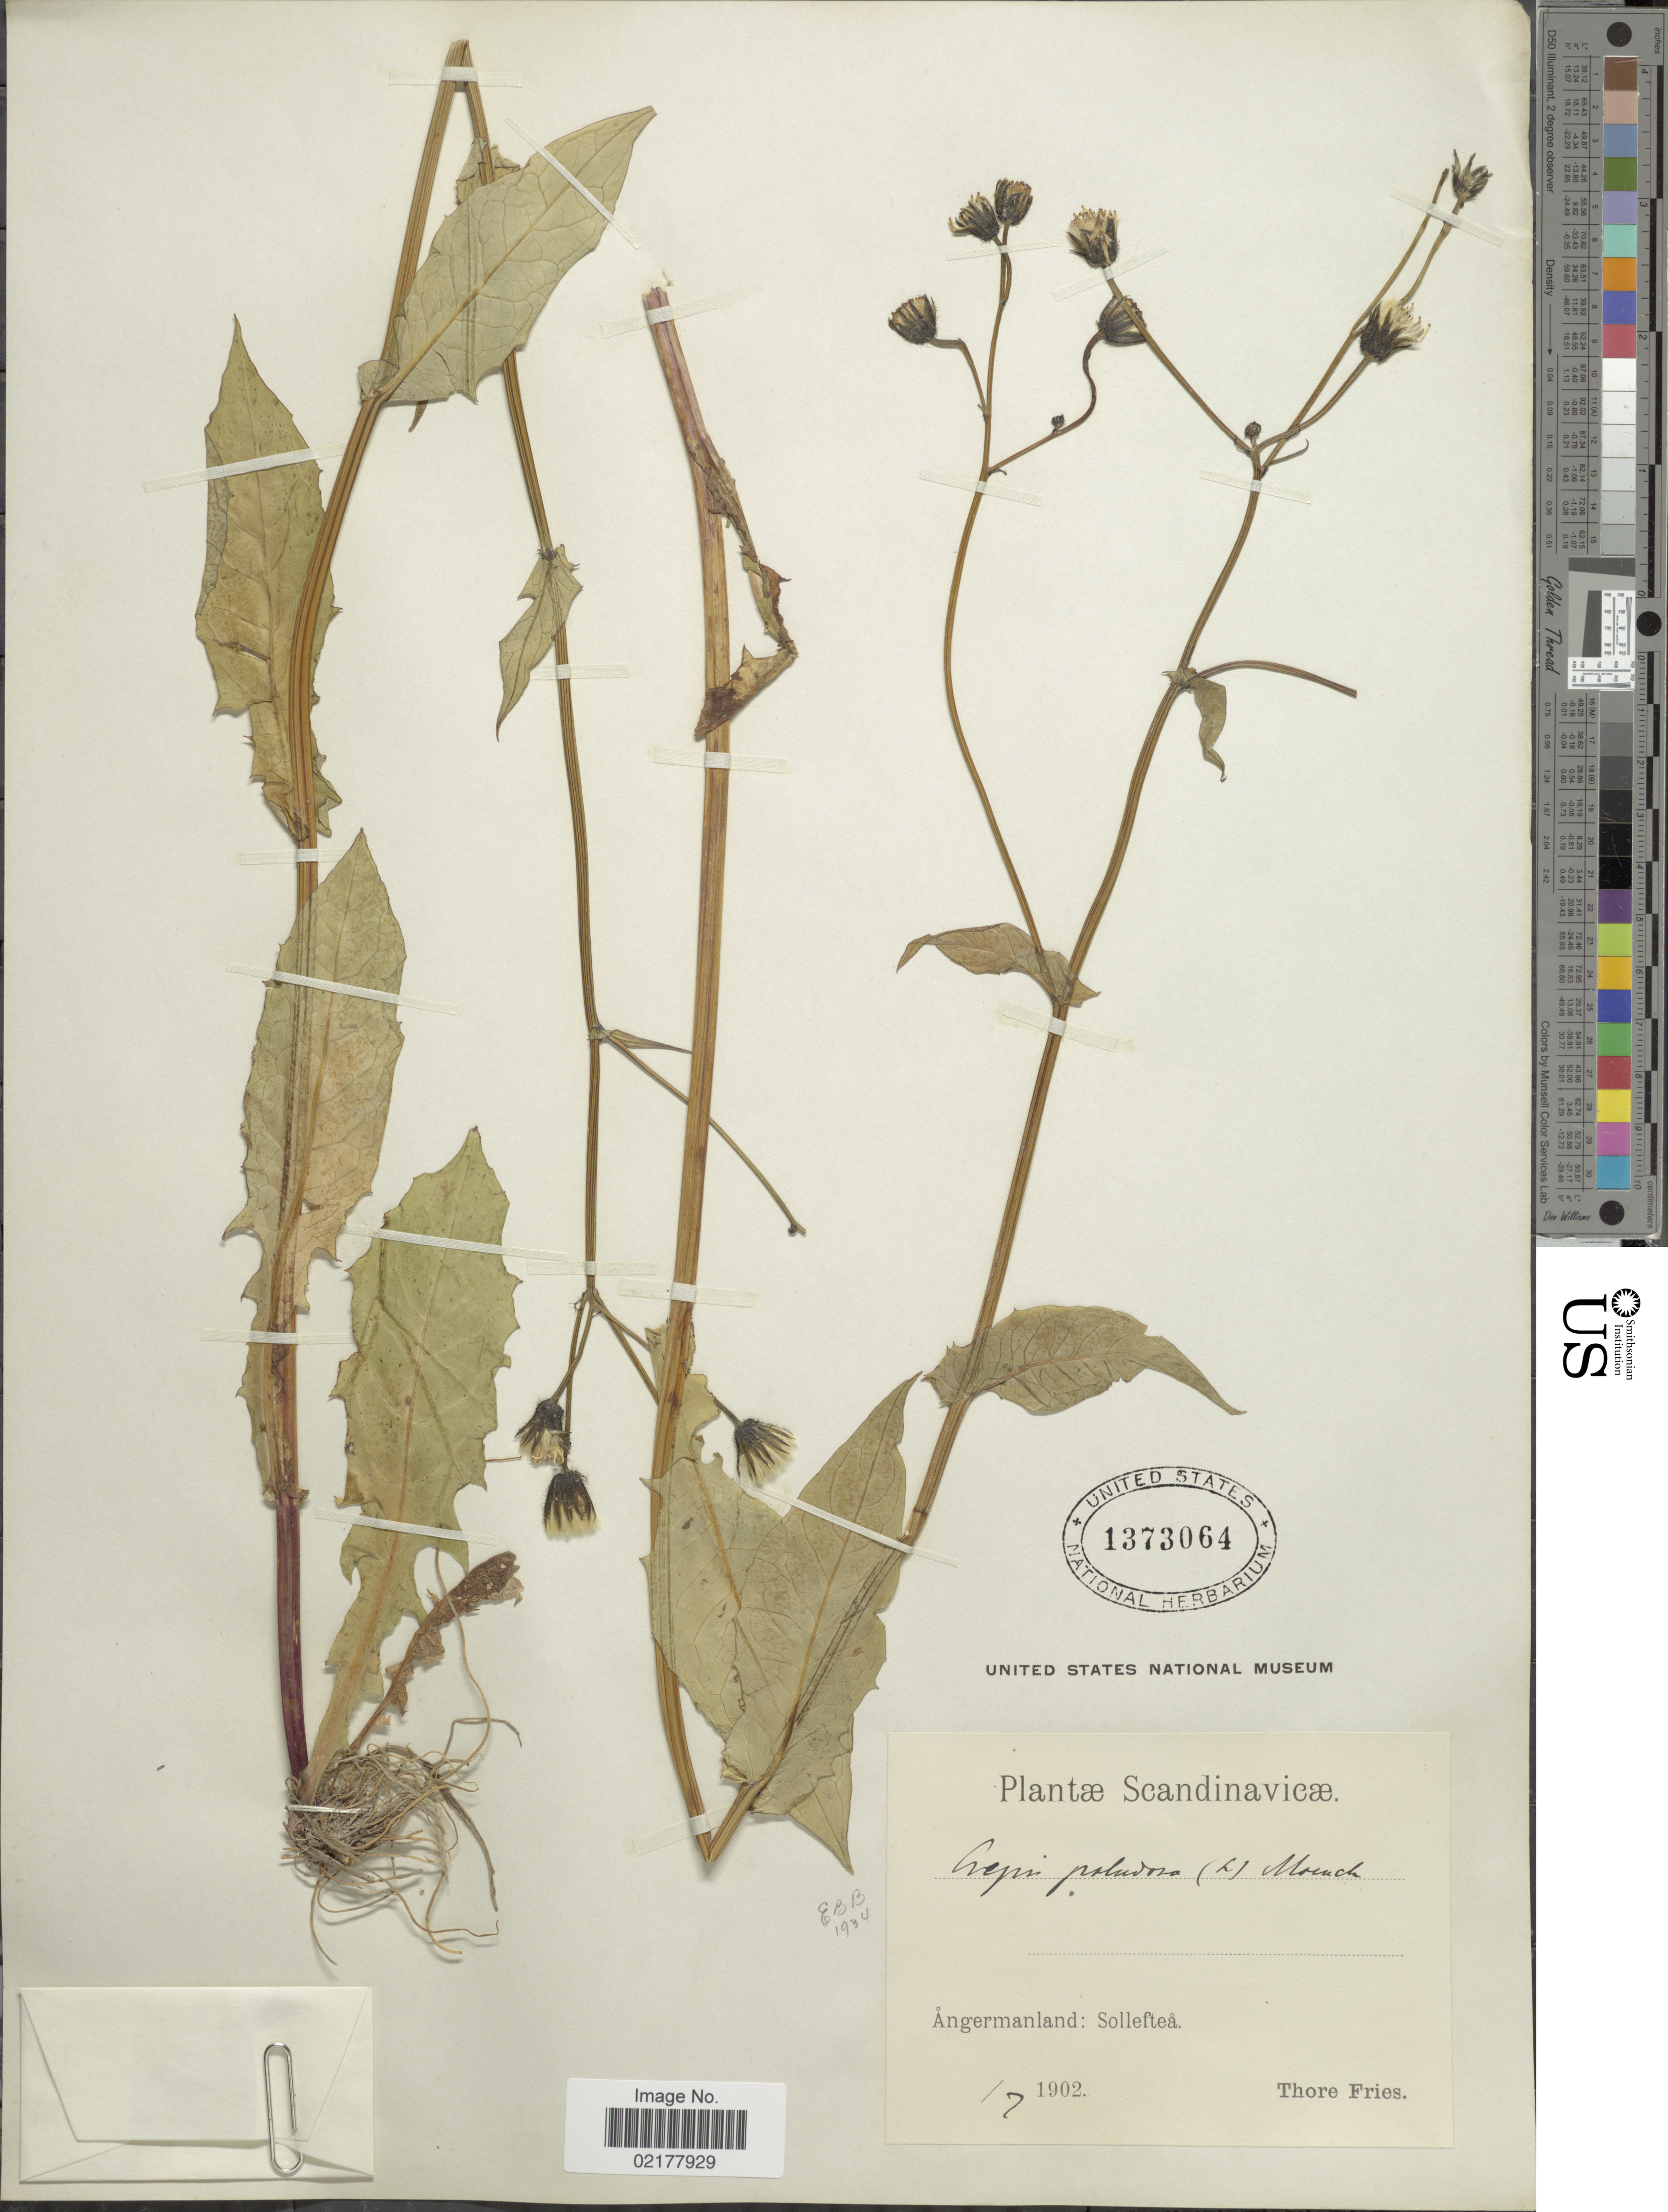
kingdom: Plantae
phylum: Tracheophyta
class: Magnoliopsida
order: Asterales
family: Asteraceae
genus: Crepis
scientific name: Crepis paludosa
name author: (L.) Moench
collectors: T. C. E. Fries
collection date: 1902-07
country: Sweden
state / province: Vasterbotten / Vasternorrland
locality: Ångermanland: Sollefteå. Scandinavicæ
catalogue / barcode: US 1373064